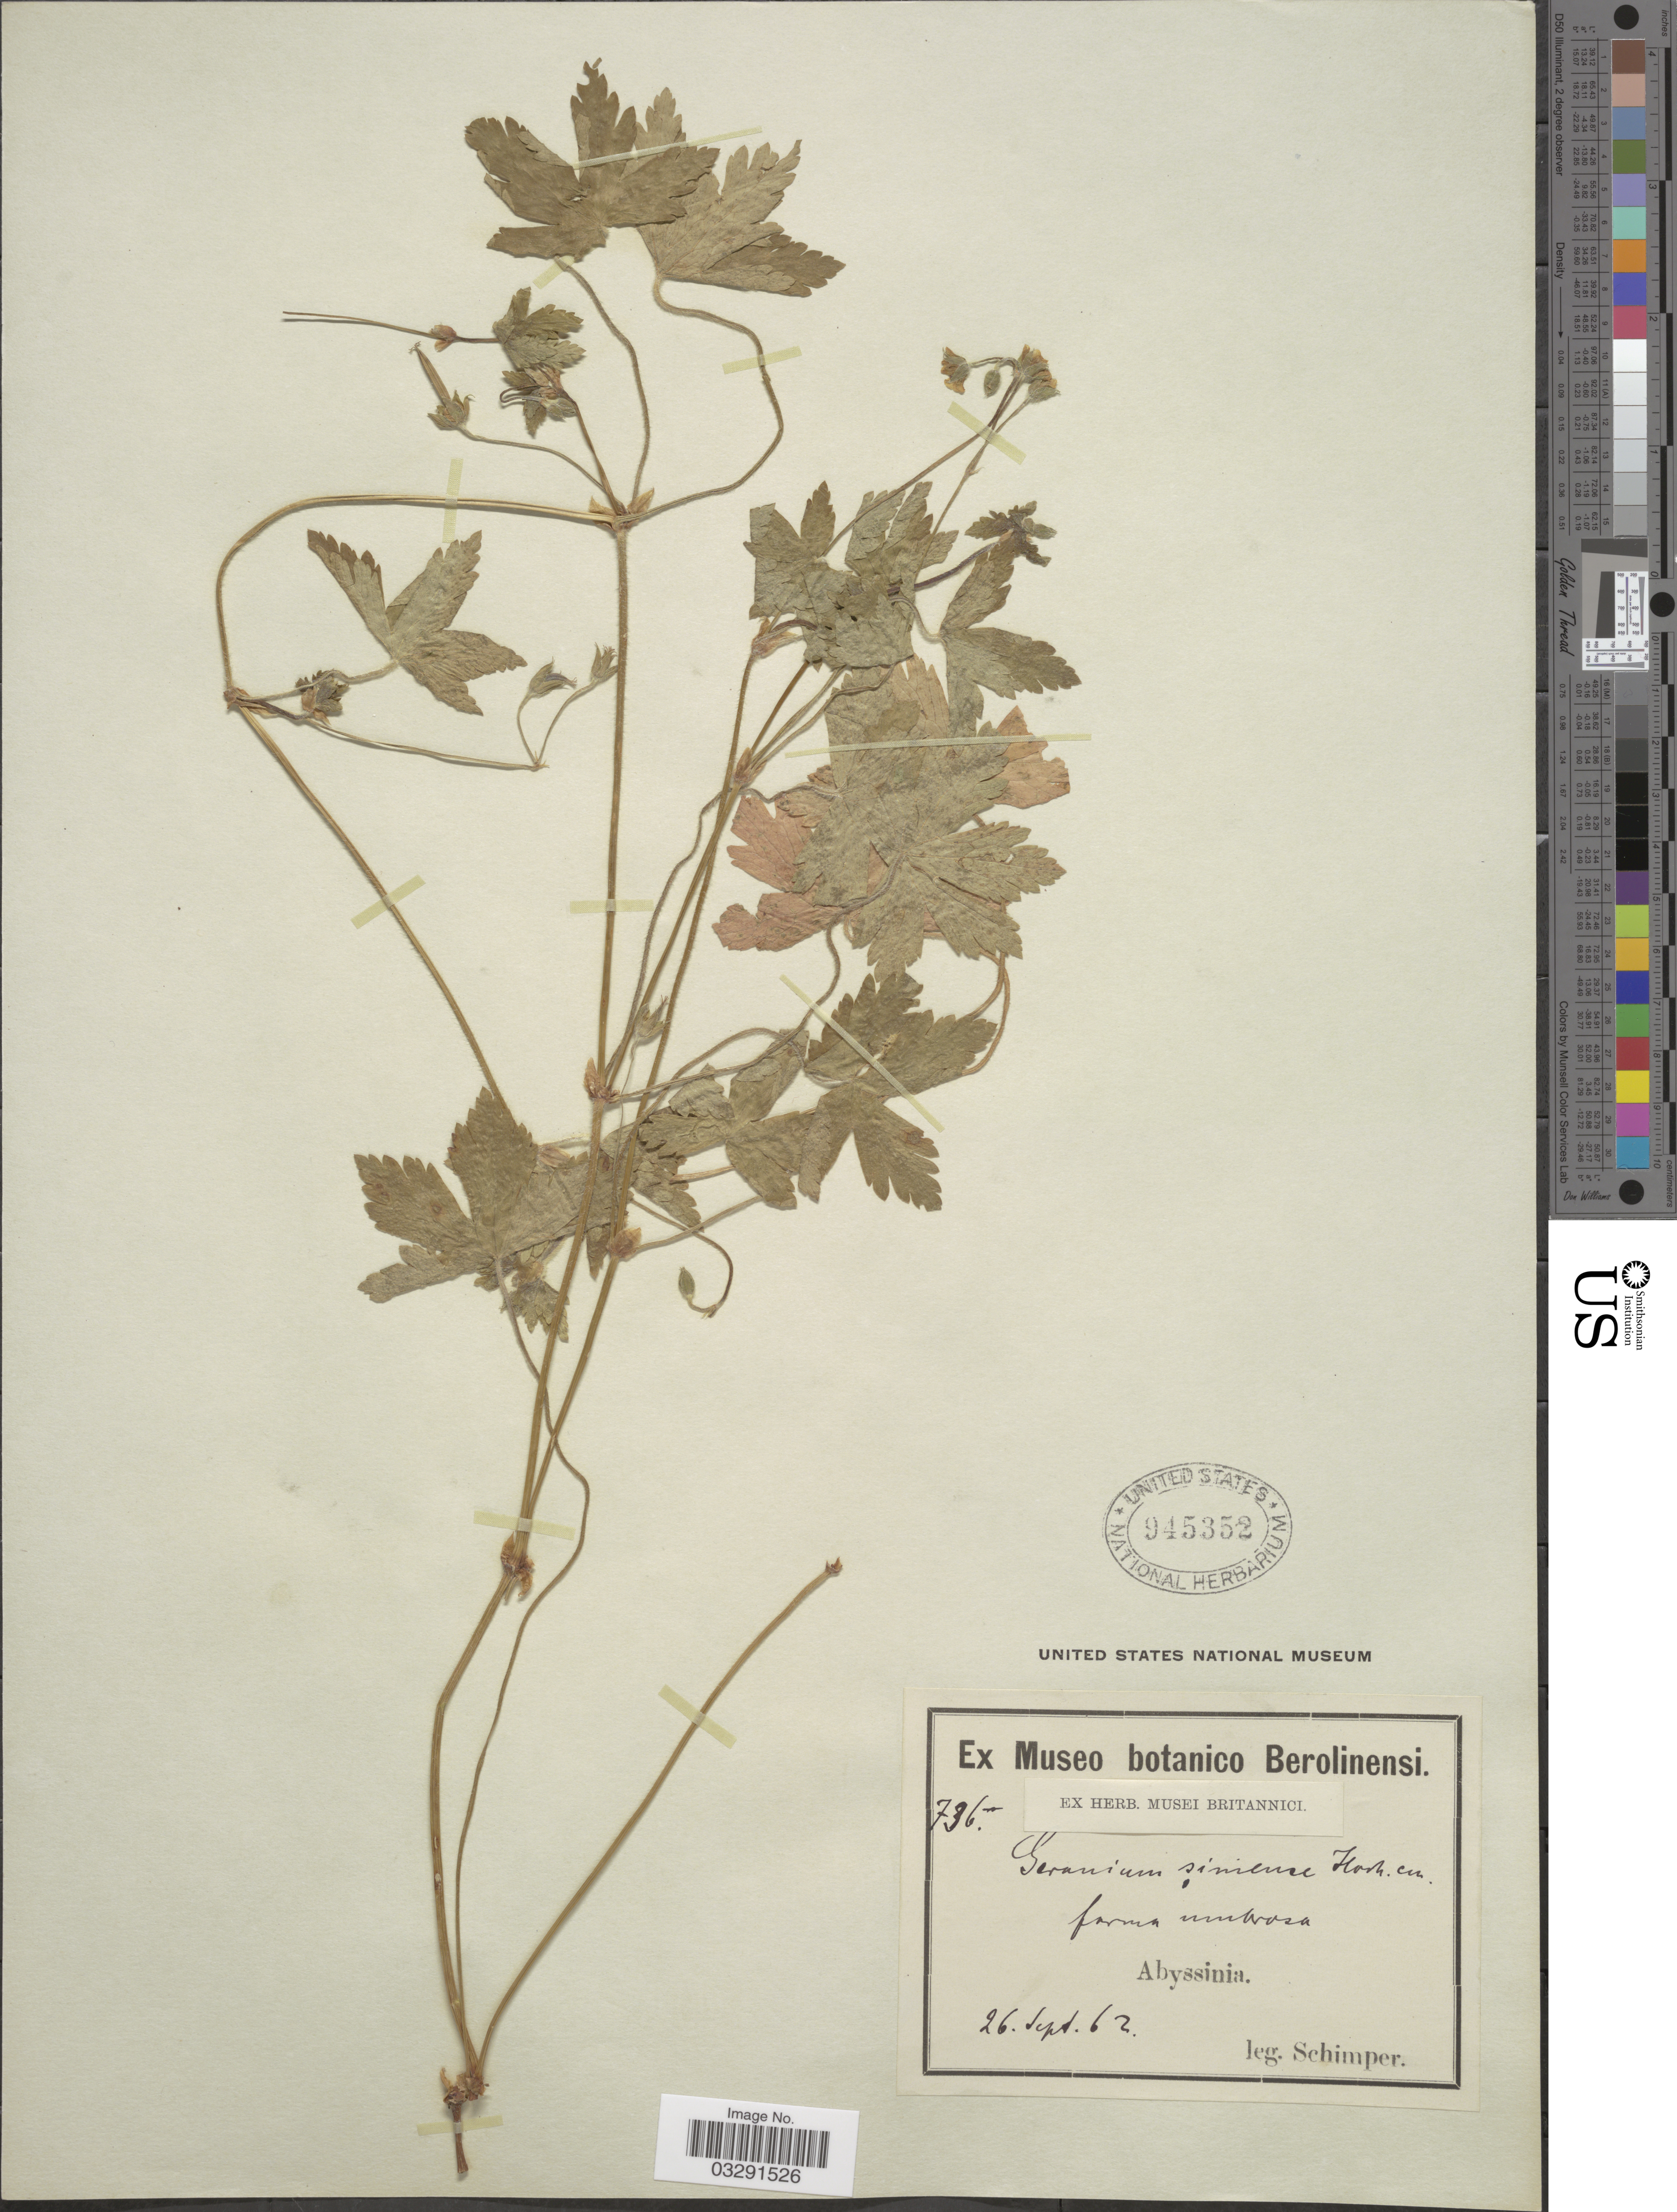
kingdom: Plantae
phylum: Tracheophyta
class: Magnoliopsida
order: Geraniales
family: Geraniaceae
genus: Geranium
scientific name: Geranium arabicum subsp. arabicum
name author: Forssk.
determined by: Aedo, C.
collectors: -. Schimper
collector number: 736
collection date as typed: Transcribed d/m/y: 26/9/62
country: Ethiopia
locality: Abyssinia.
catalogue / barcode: US 945352